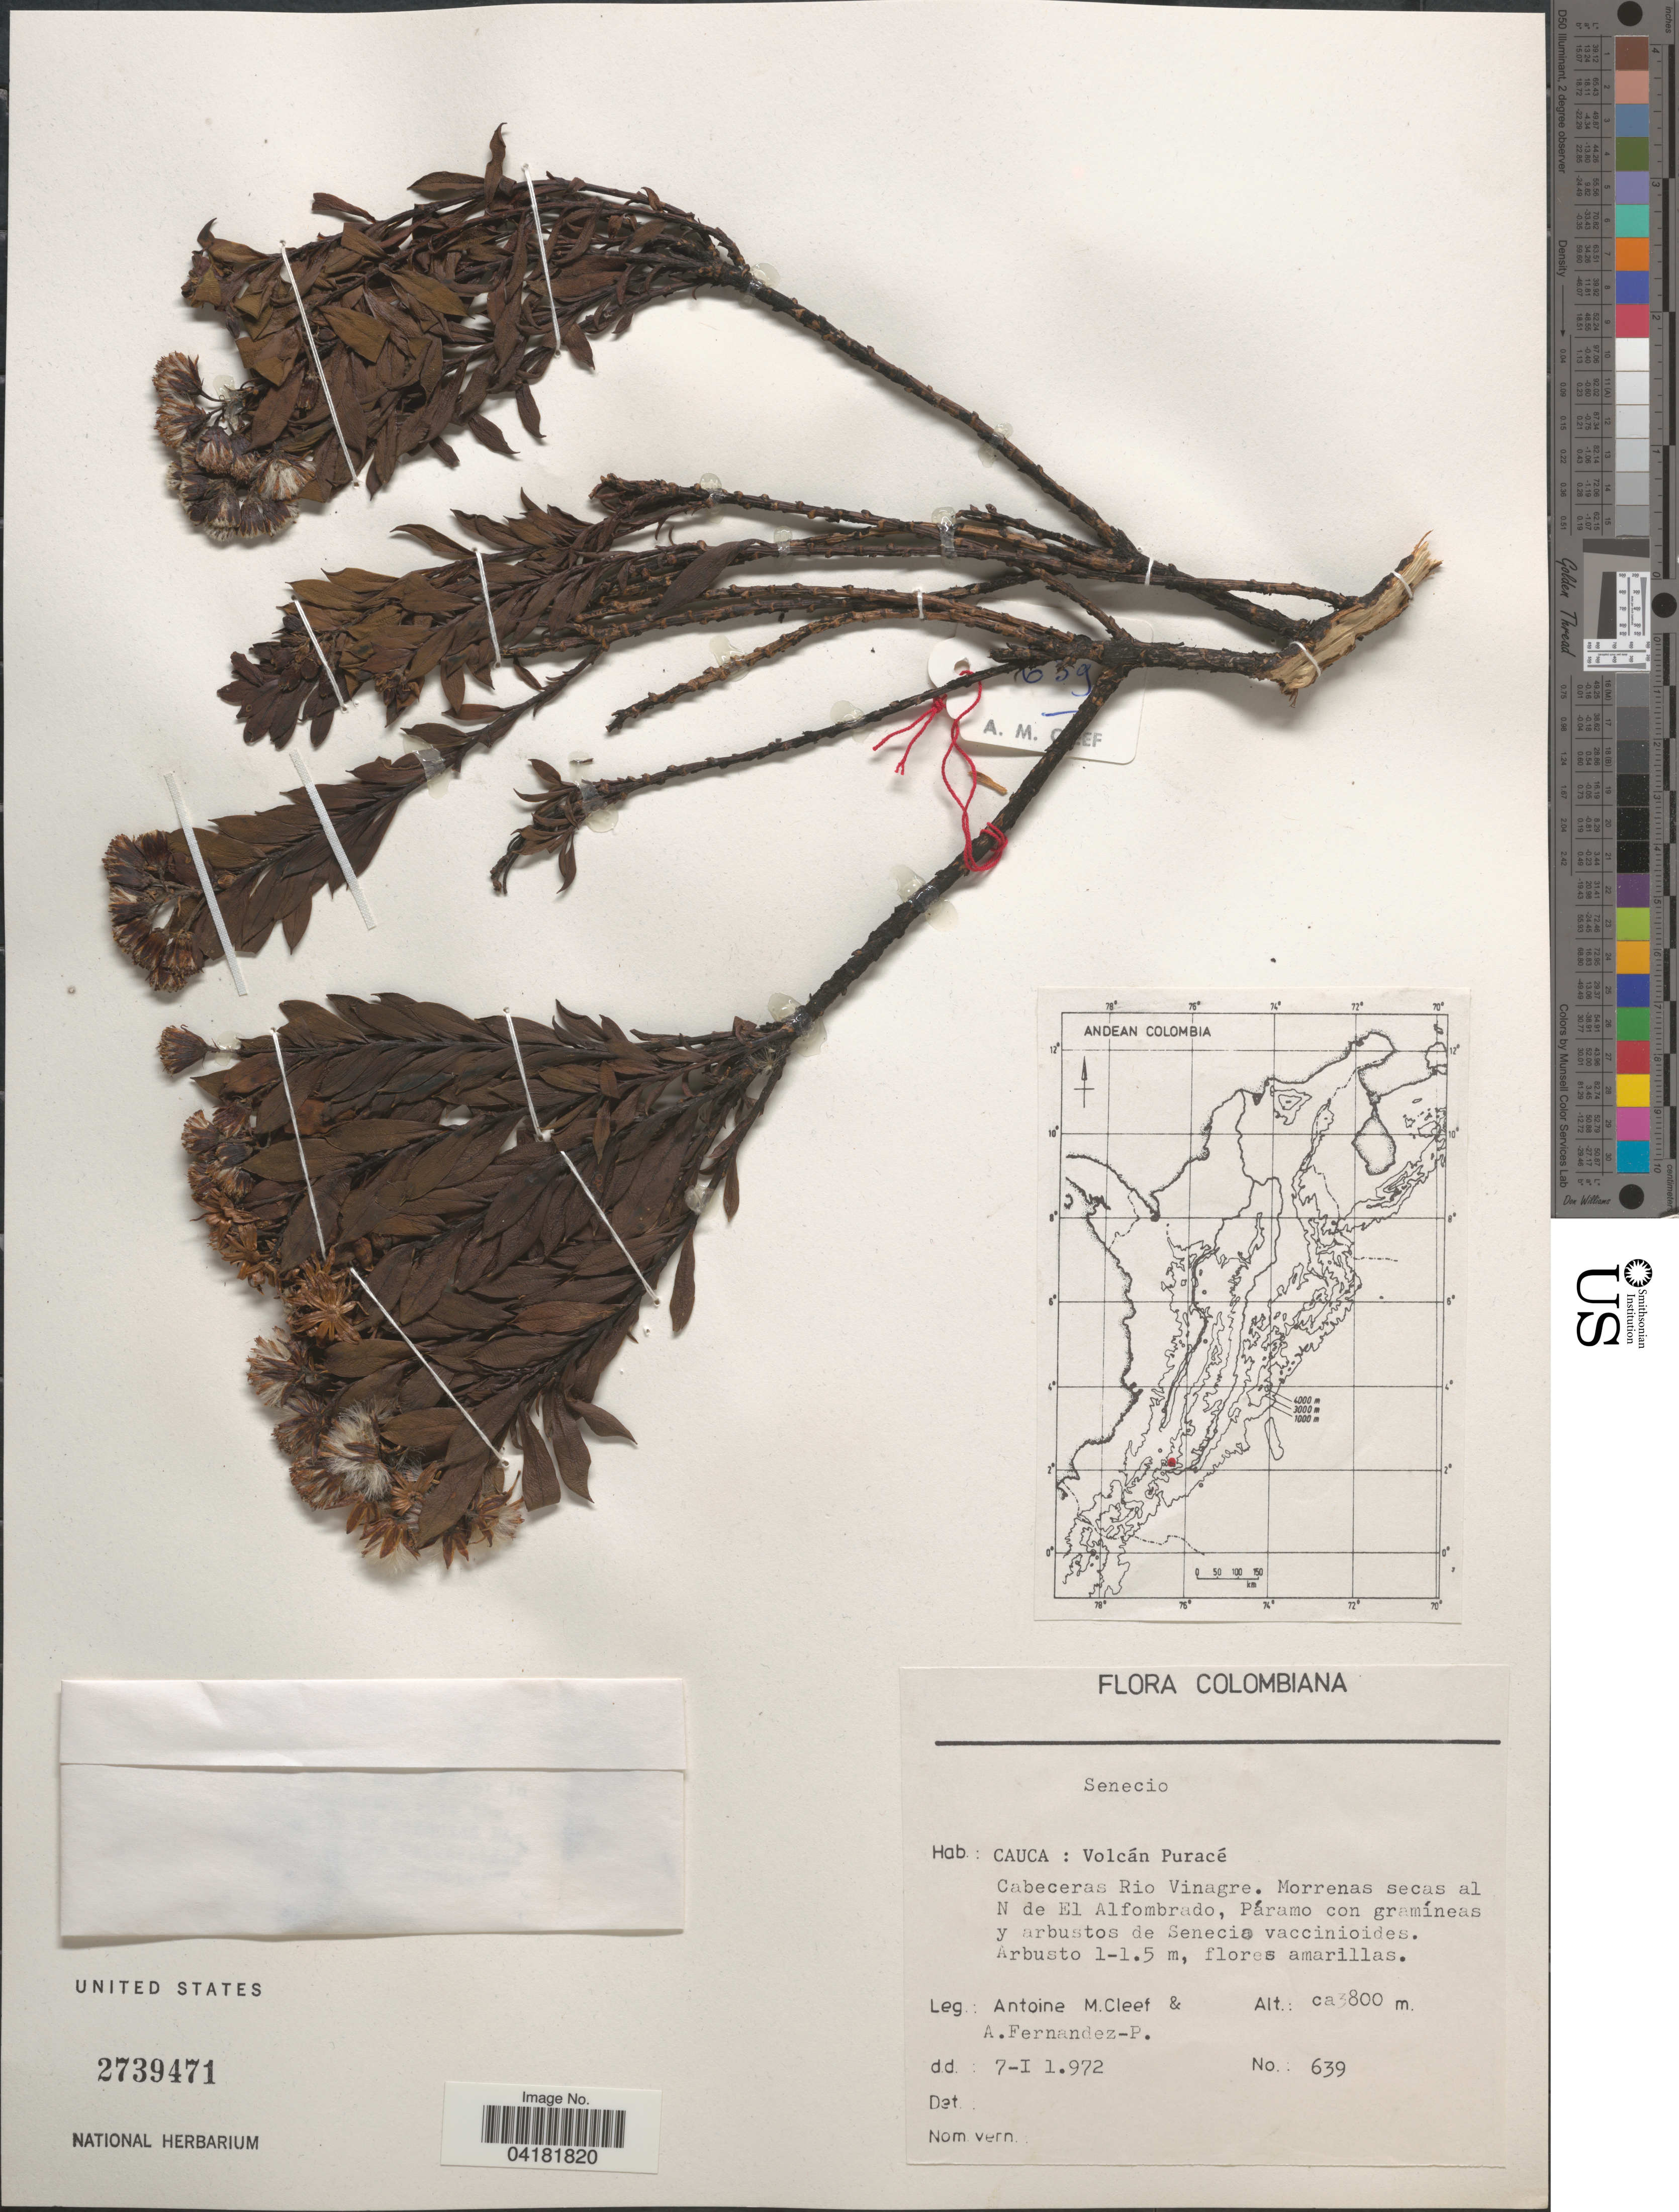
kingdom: Plantae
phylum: Tracheophyta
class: Magnoliopsida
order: Asterales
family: Asteraceae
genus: Senecio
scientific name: Senecio sp.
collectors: A. M. Cleef & A. Fernández-Pérez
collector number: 639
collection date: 1972-01-07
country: Colombia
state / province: Cauca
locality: Colombiana. Volcán Puracé. Cabeceras Rio Vinagre. Morrenas secas al N de El Alfombrado.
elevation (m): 3800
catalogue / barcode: US 2739471